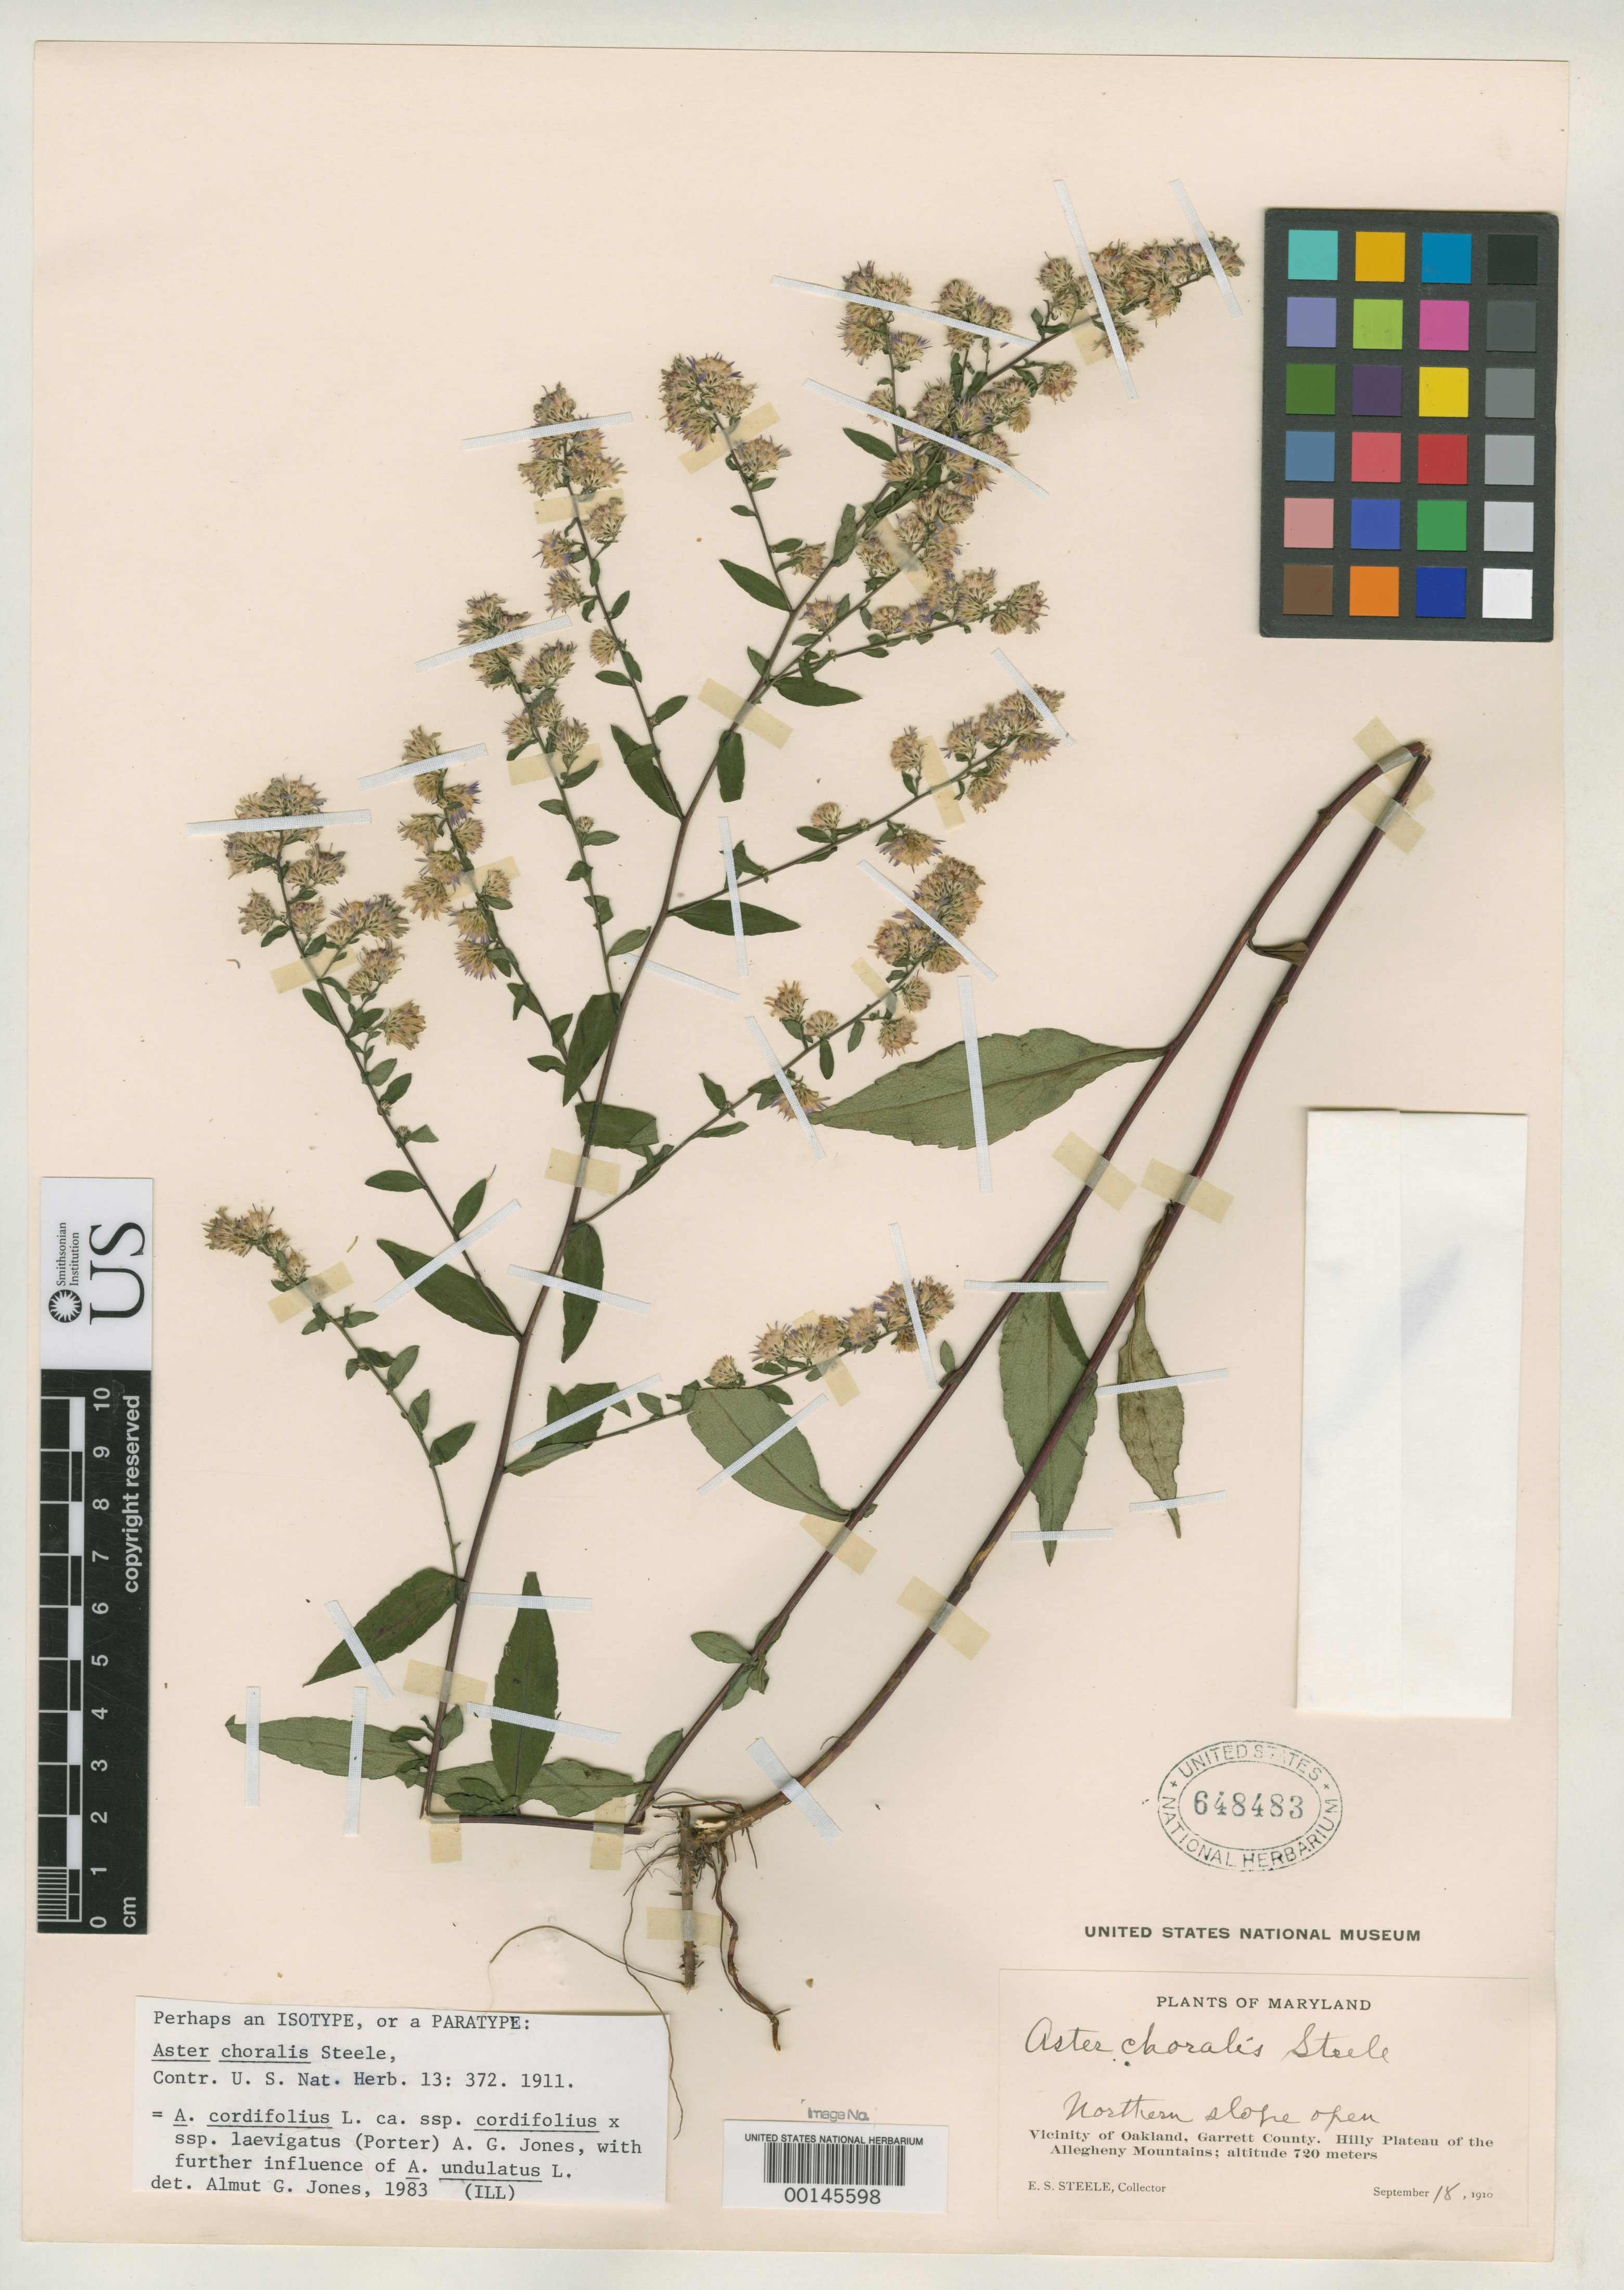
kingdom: Plantae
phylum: Tracheophyta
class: Magnoliopsida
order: Asterales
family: Asteraceae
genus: Aster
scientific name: Aster choralis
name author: E.S. Steele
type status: Isotype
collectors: E. Steele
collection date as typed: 18 Sep 1910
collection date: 1910-09-18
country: United States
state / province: Maryland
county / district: Garrett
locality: Vicinity of Oakland, hilly plateau of Allegheny Mountains.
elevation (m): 720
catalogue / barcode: US 648483